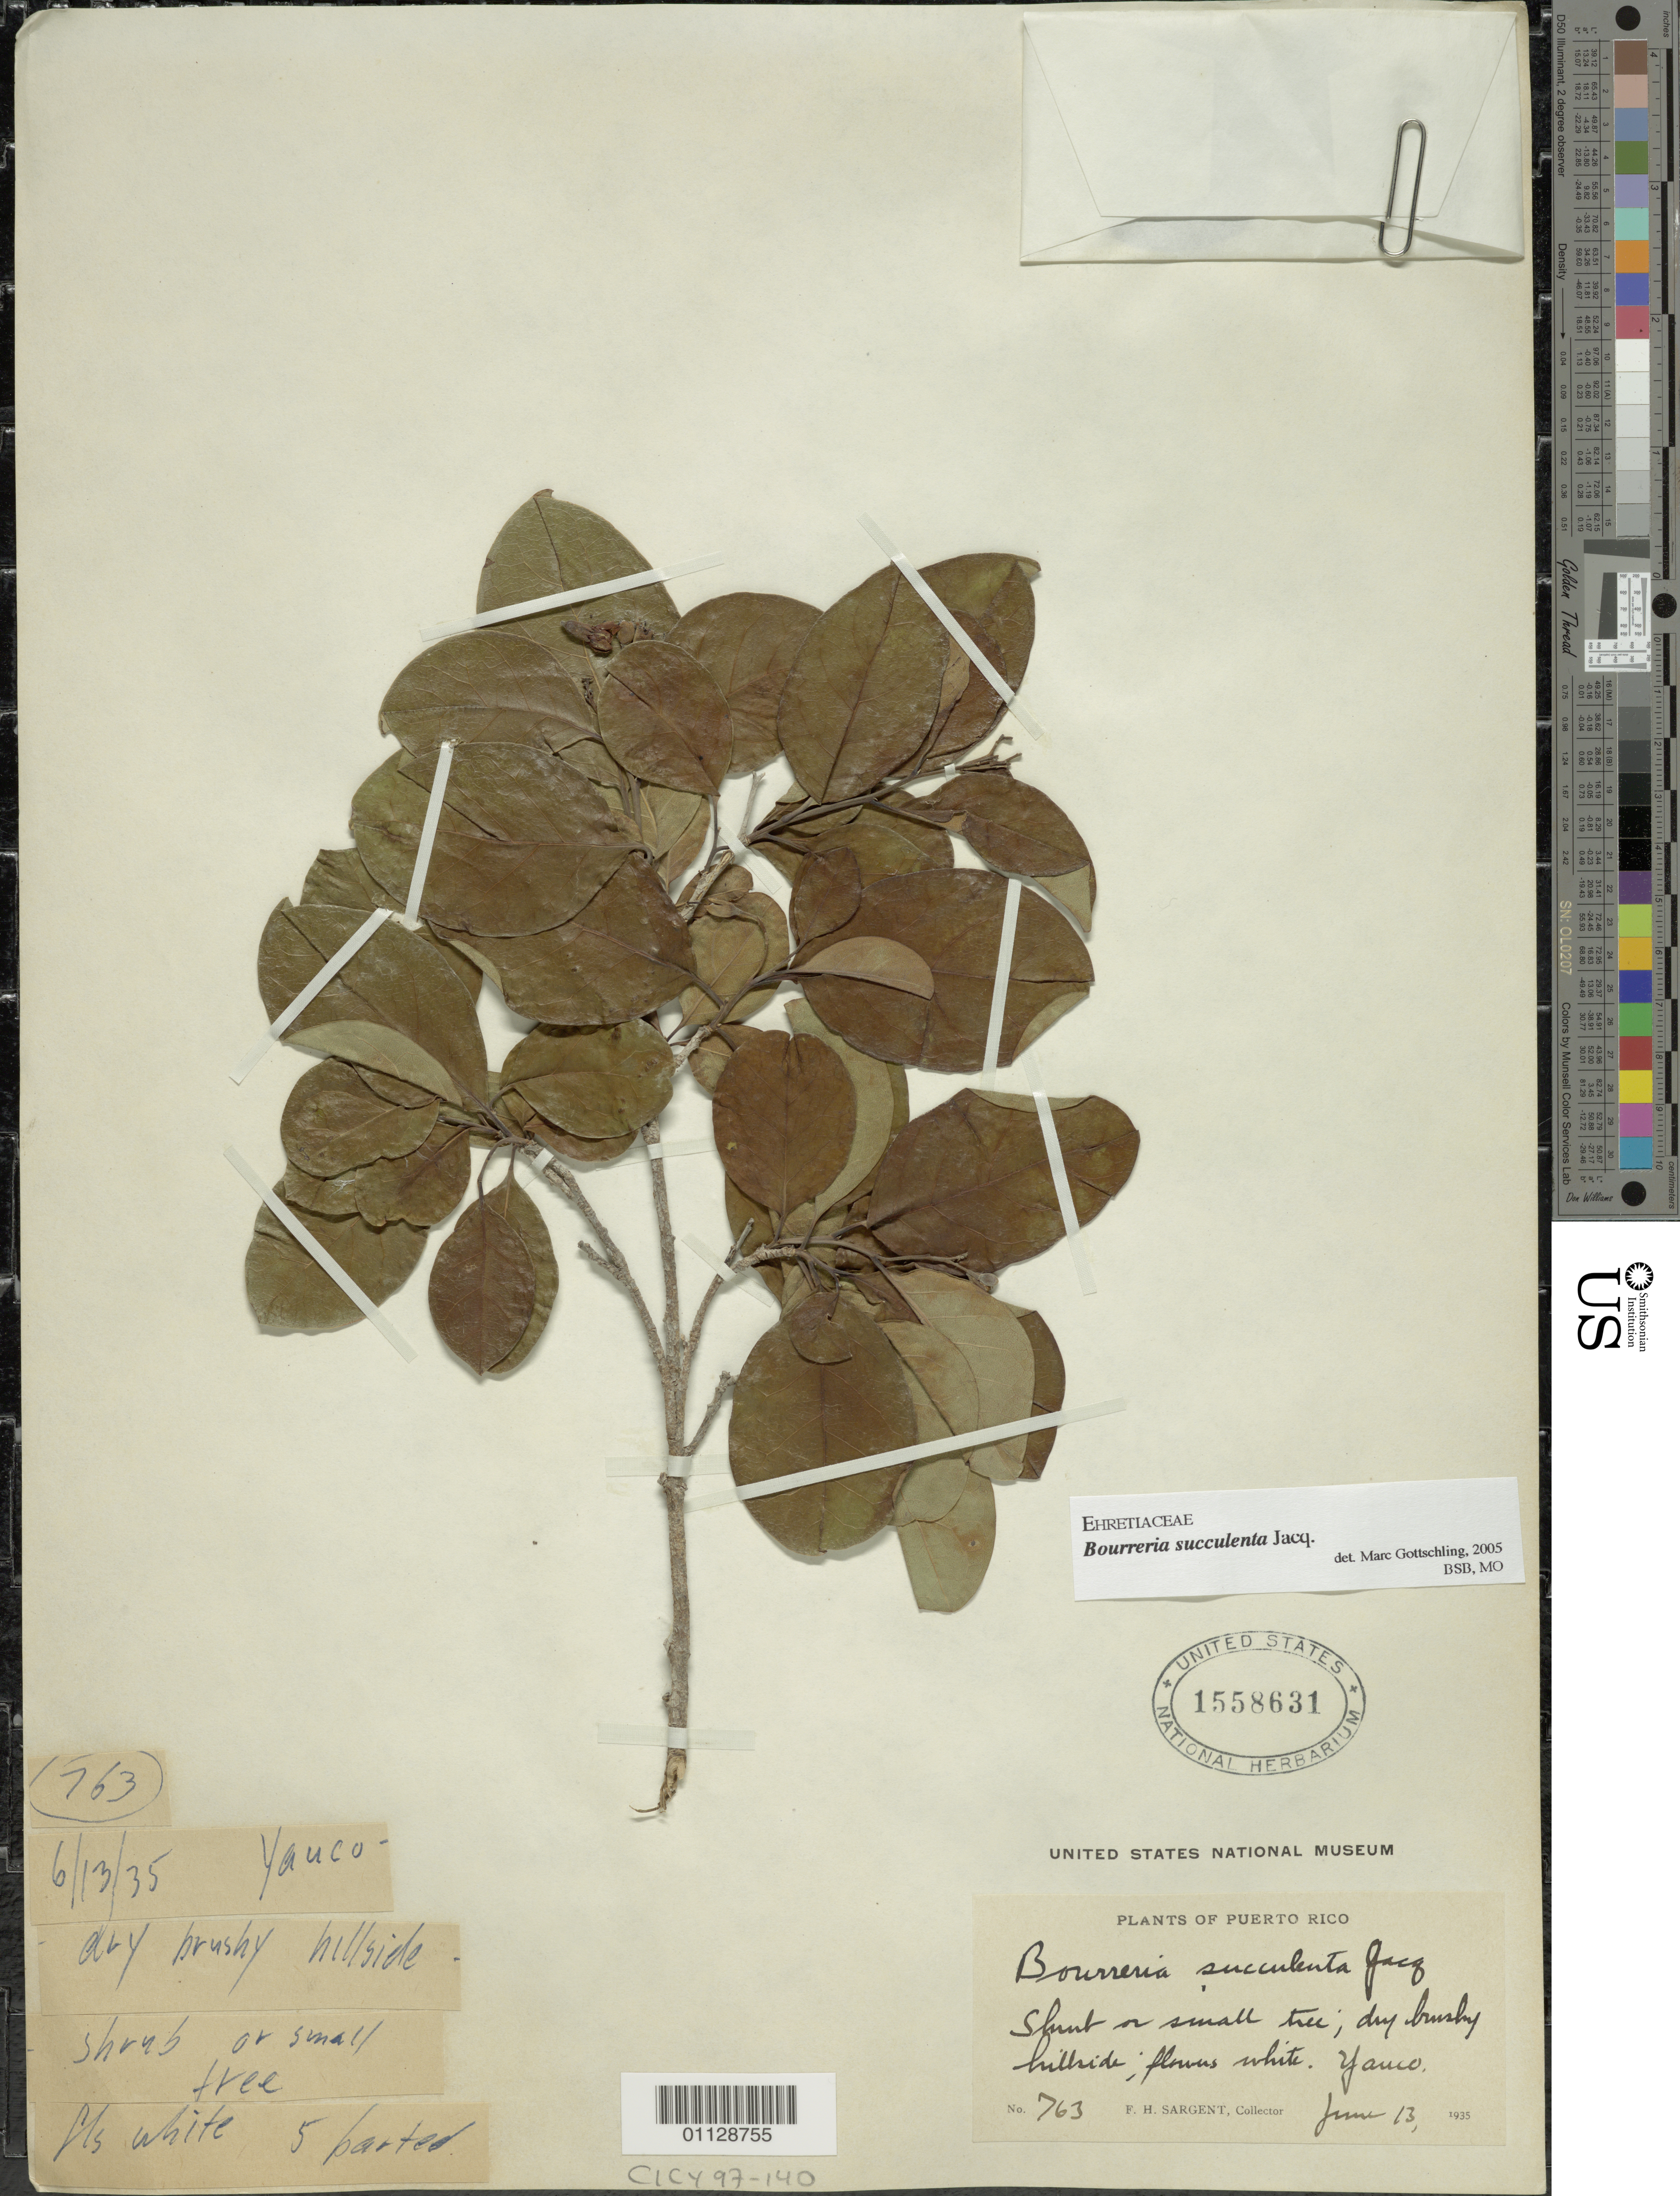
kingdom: Plantae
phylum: Tracheophyta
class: Magnoliopsida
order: Boraginales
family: Ehretiaceae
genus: Bourreria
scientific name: Bourreria succulenta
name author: Jacq.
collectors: F. H. Sargent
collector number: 763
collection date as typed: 13 Jun 1935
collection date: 1935-06-13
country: Puerto Rico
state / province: Yauco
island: Puerto Rico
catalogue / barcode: US 1558631